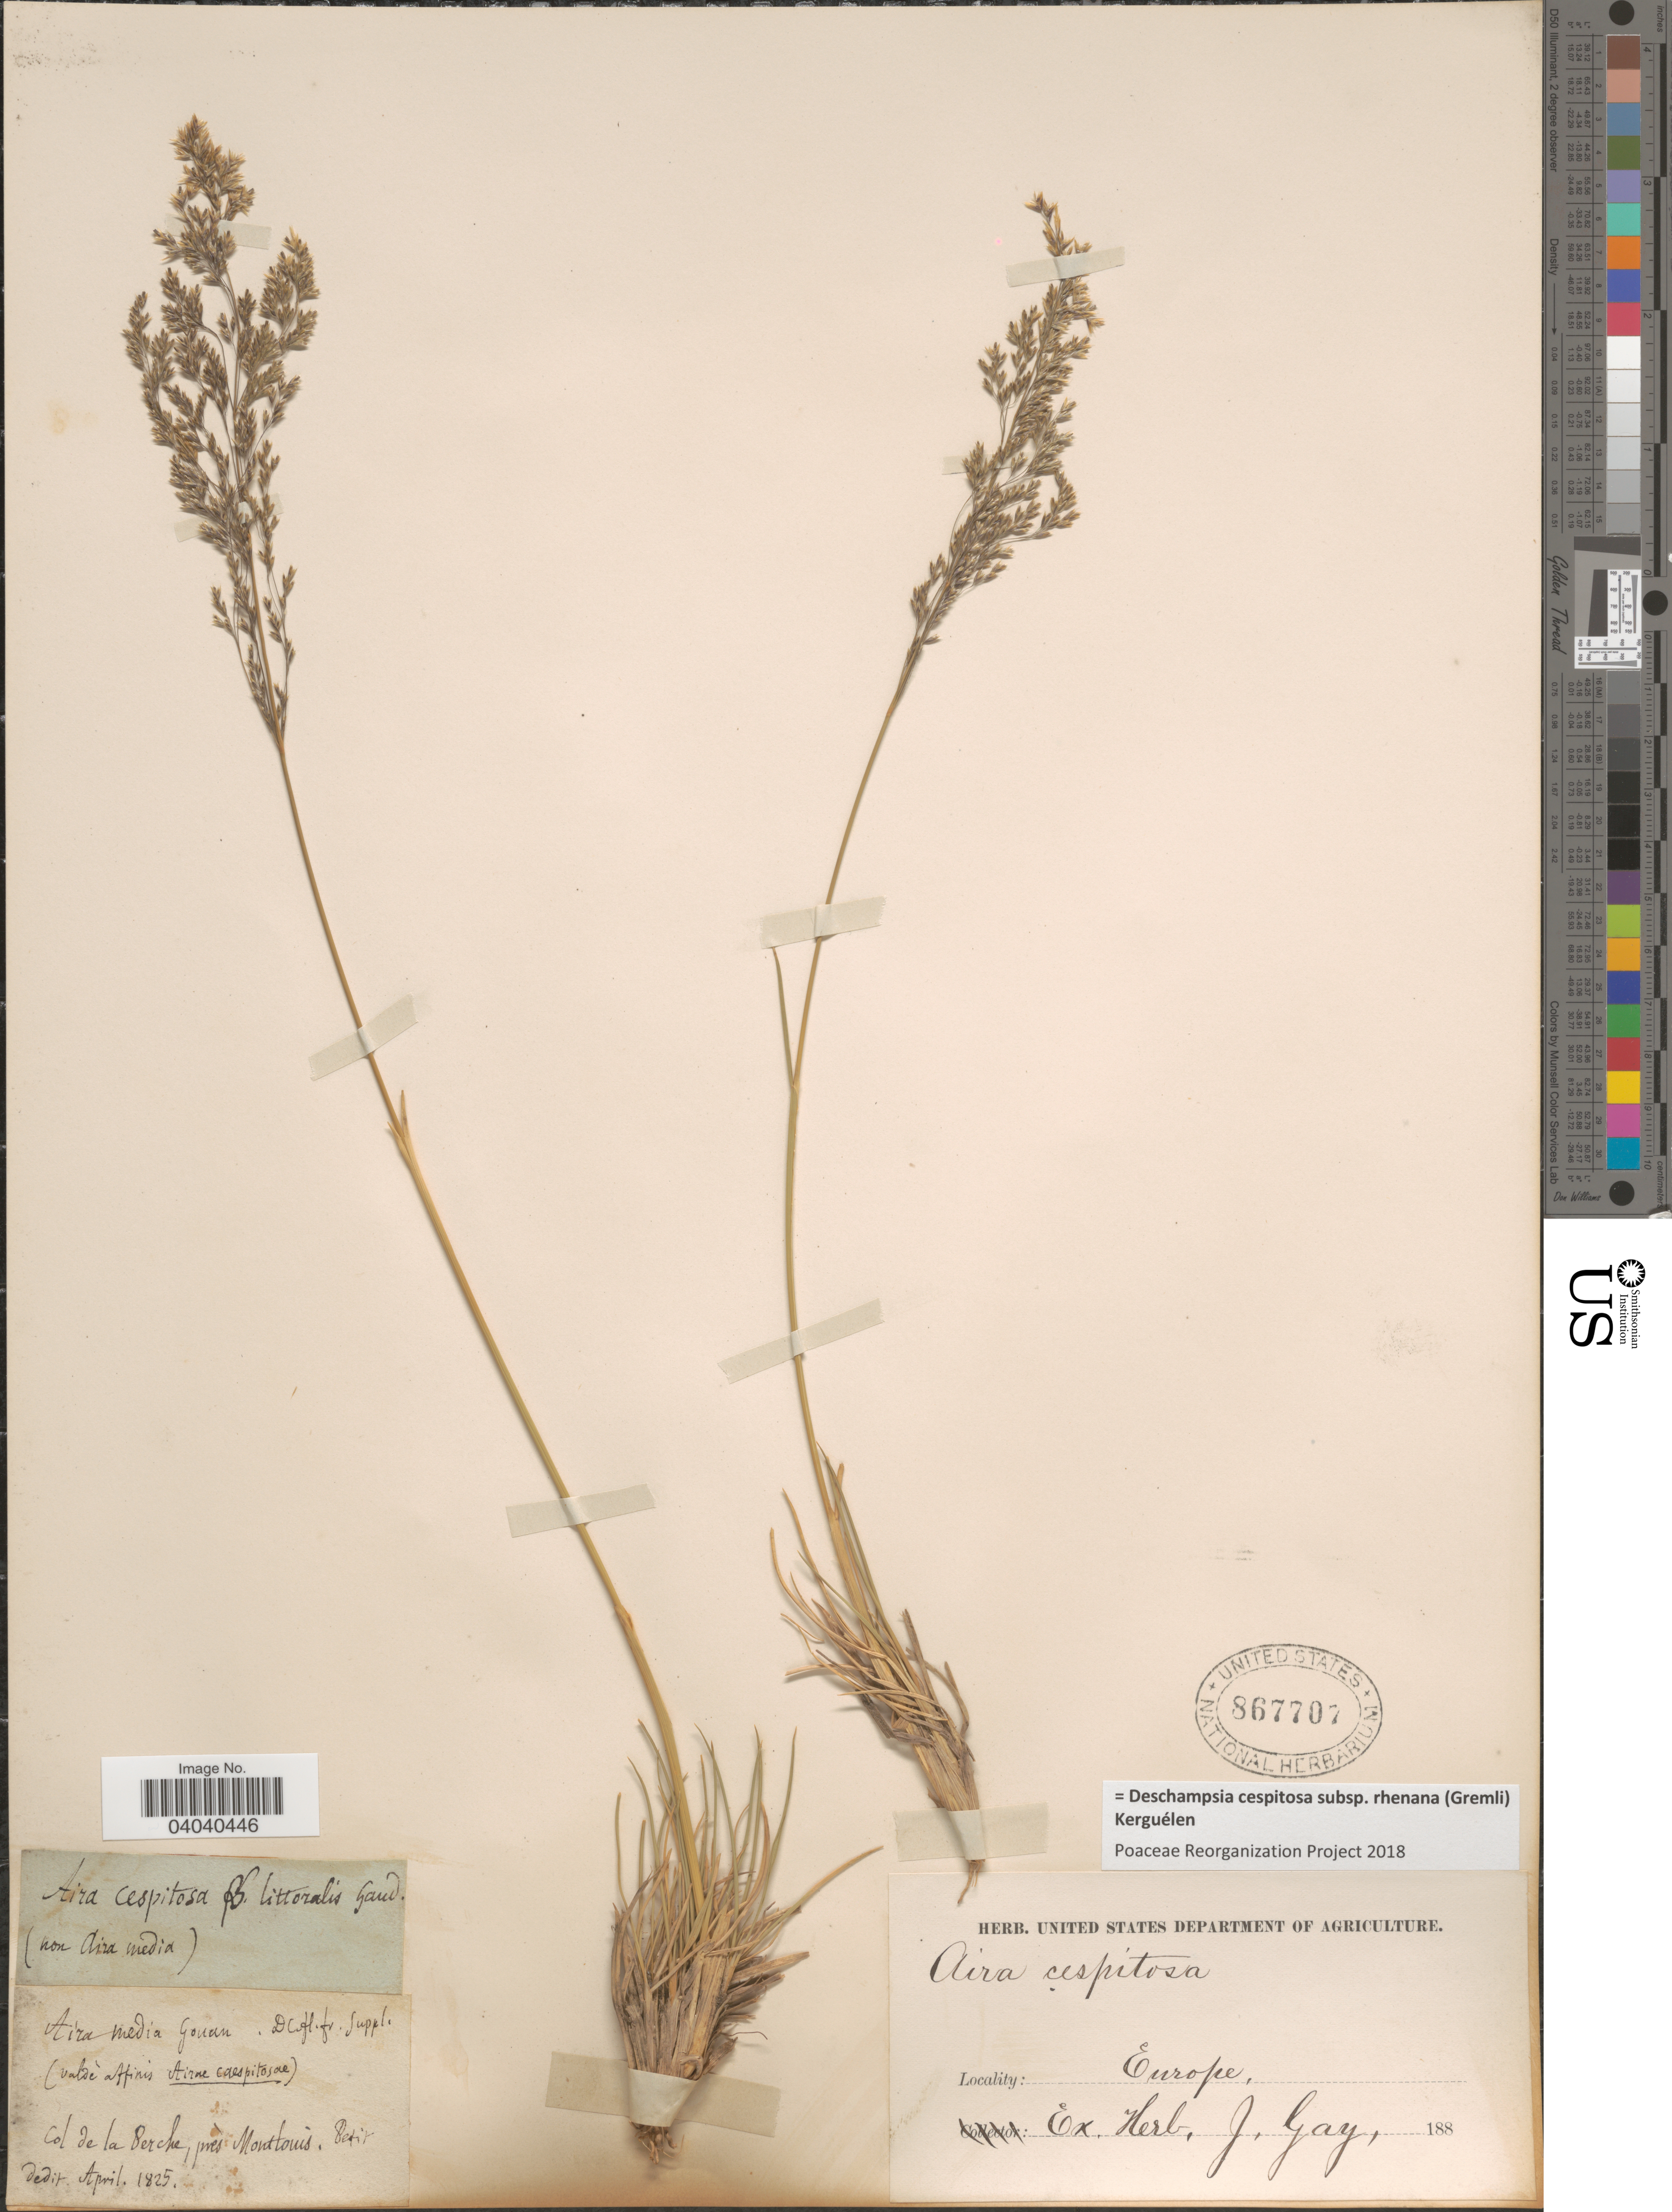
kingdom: Plantae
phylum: Tracheophyta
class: Liliopsida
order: Poales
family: Poaceae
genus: Deschampsia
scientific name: Deschampsia cespitosa subsp. rhenana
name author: (Gremli) Kerguélen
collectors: ex herb. J. Gay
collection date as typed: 188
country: France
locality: Col de la Berche, près Montlouis, Betit. Europe.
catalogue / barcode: US 867707